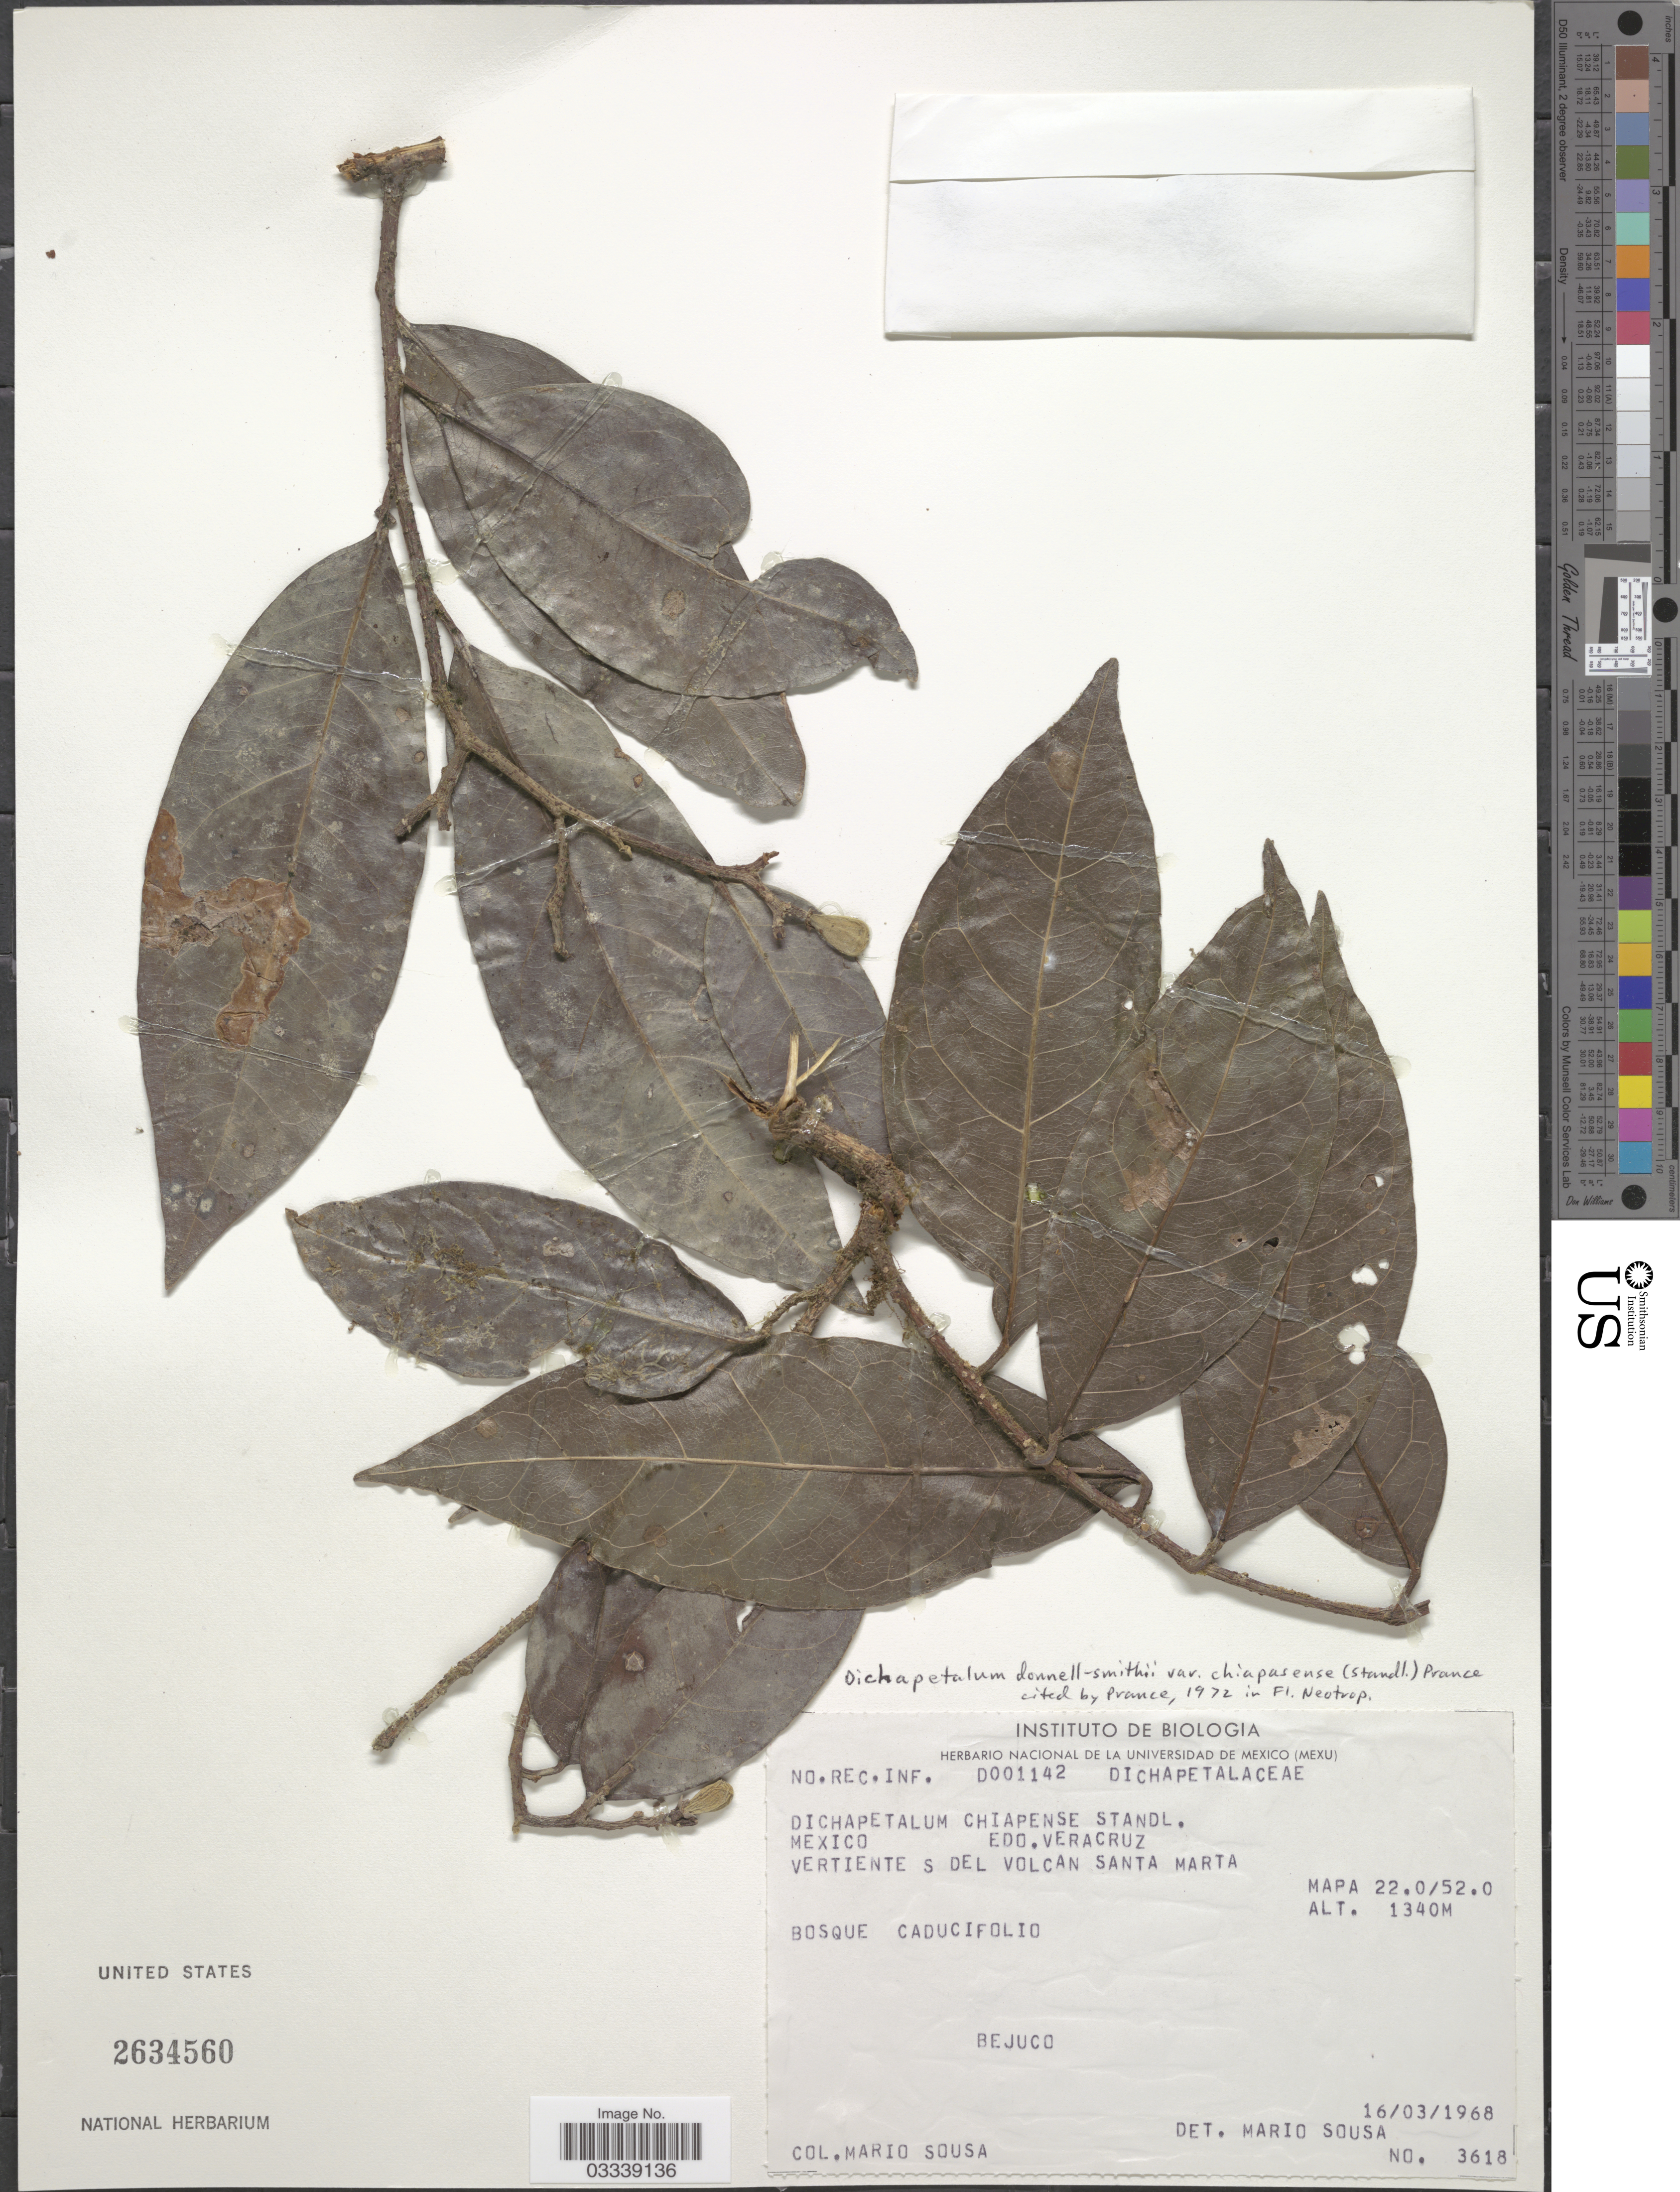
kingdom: Plantae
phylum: Tracheophyta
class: Magnoliopsida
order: Malpighiales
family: Dichapetalaceae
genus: Dichapetalum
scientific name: Dichapetalum donnell-smithii var. chiapasense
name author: (Standl.) Prance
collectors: M. Sousa S.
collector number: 3618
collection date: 1968-03-16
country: Mexico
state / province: Veracruz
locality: Edo. Veracruz. Vertientes del Volcan Santa Marta. Mapa 22.0/52.0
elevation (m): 1340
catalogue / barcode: US 2634560